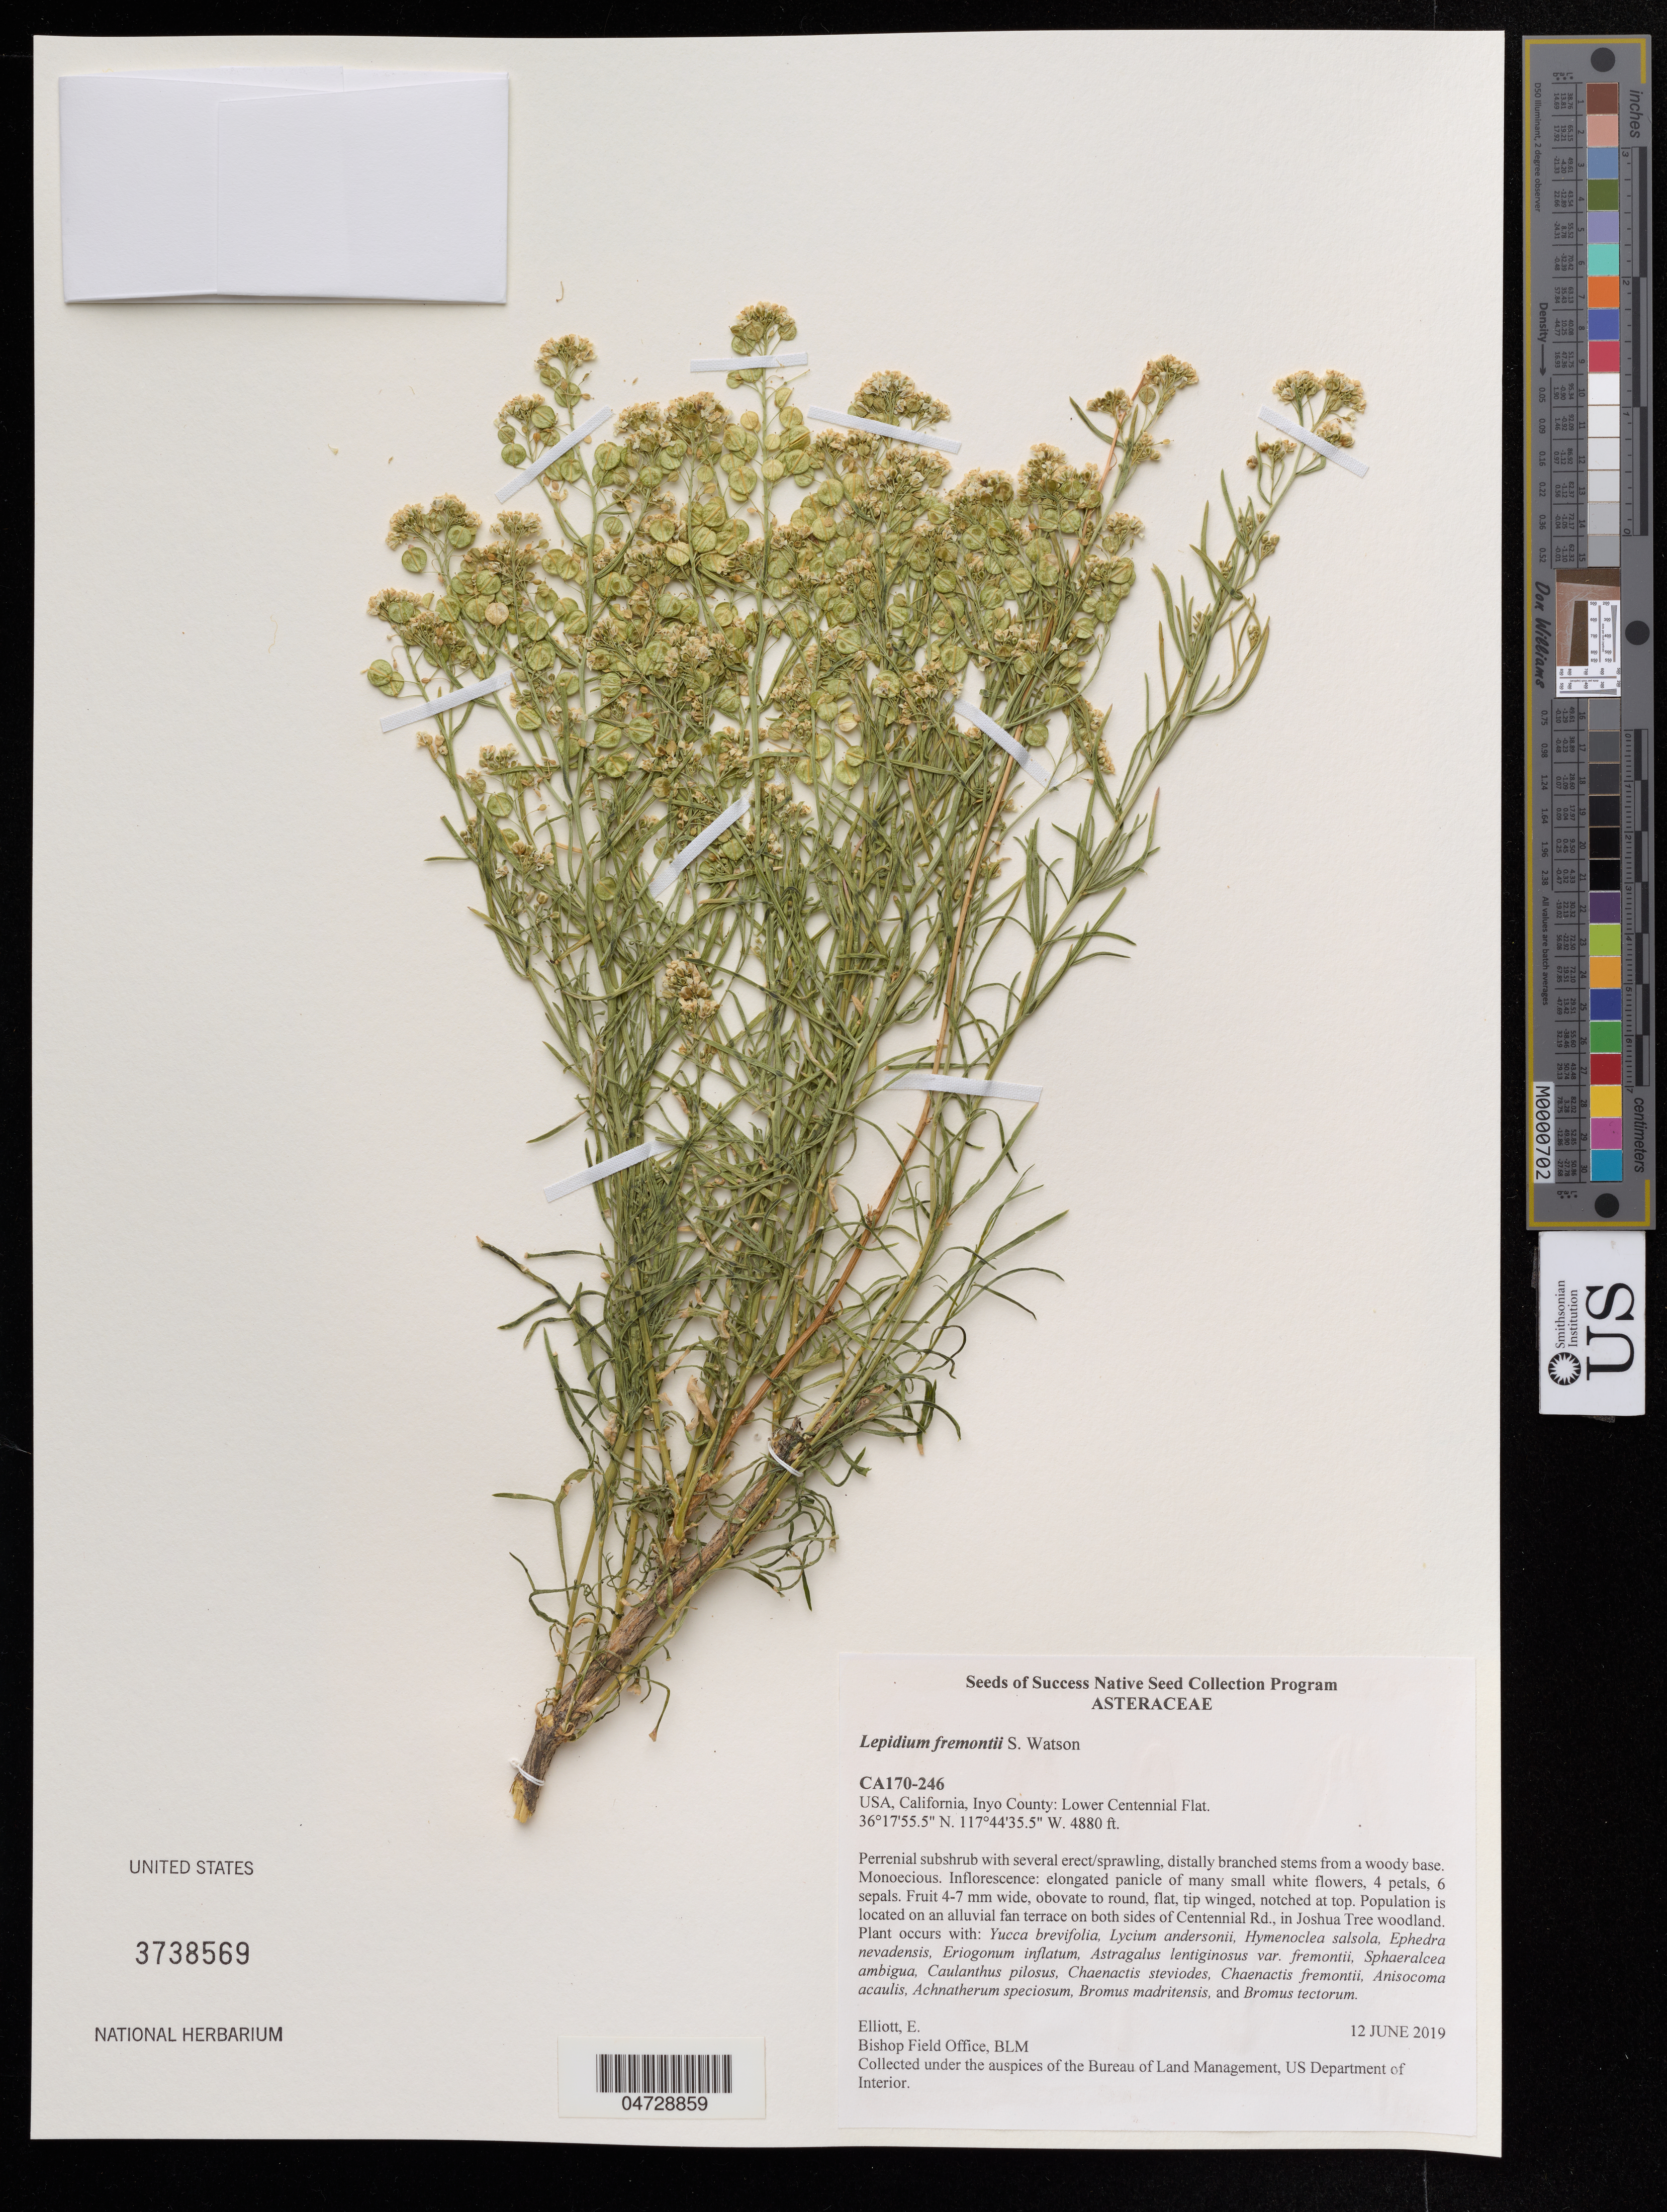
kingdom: Plantae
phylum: Tracheophyta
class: Magnoliopsida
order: Brassicales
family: Brassicaceae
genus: Lepidium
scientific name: Lepidium fremontii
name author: S. Watson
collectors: E. Elliott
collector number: CA170-246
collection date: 2019-06-12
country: United States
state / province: California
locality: Inyo County: Lower Centennial Flat.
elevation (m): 1487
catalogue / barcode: US 3738569